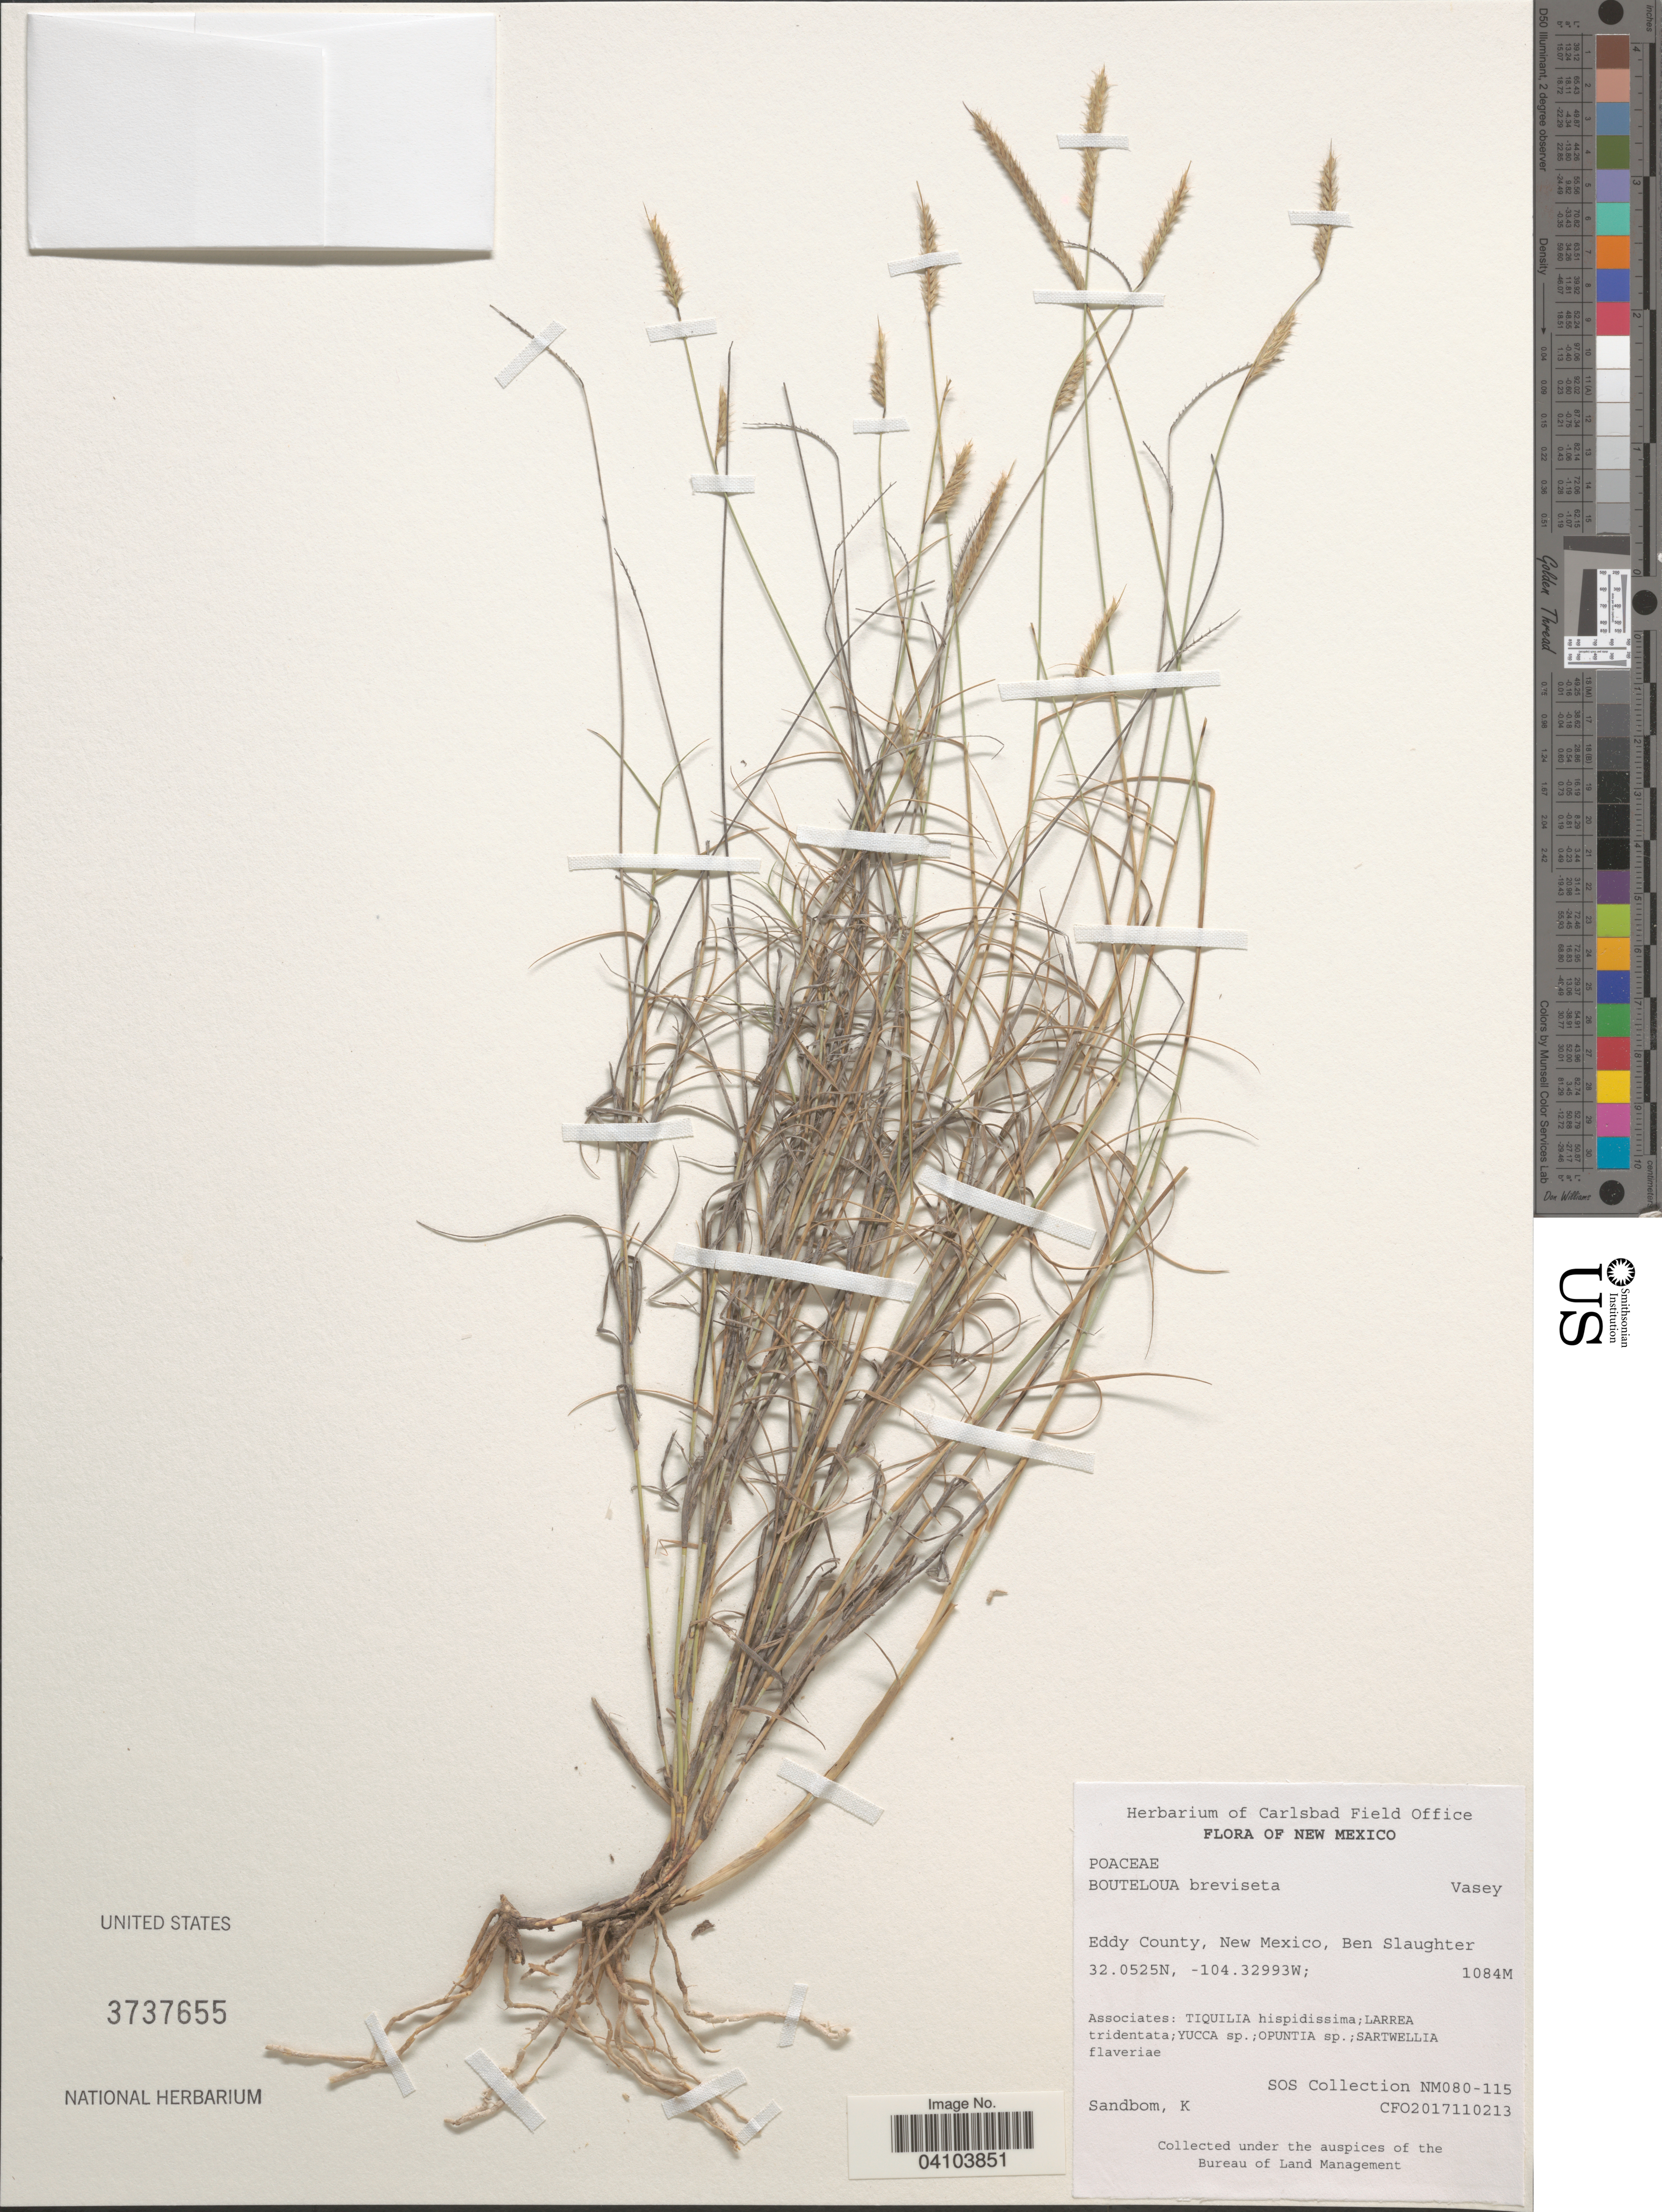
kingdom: Plantae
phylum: Tracheophyta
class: Liliopsida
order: Poales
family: Poaceae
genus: Bouteloua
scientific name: Bouteloua breviseta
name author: Vasey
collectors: K. Sandbom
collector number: CFO2017110213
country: United States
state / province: New Mexico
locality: Eddy County, Ben Slaughter.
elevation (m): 1084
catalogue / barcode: US 3737655